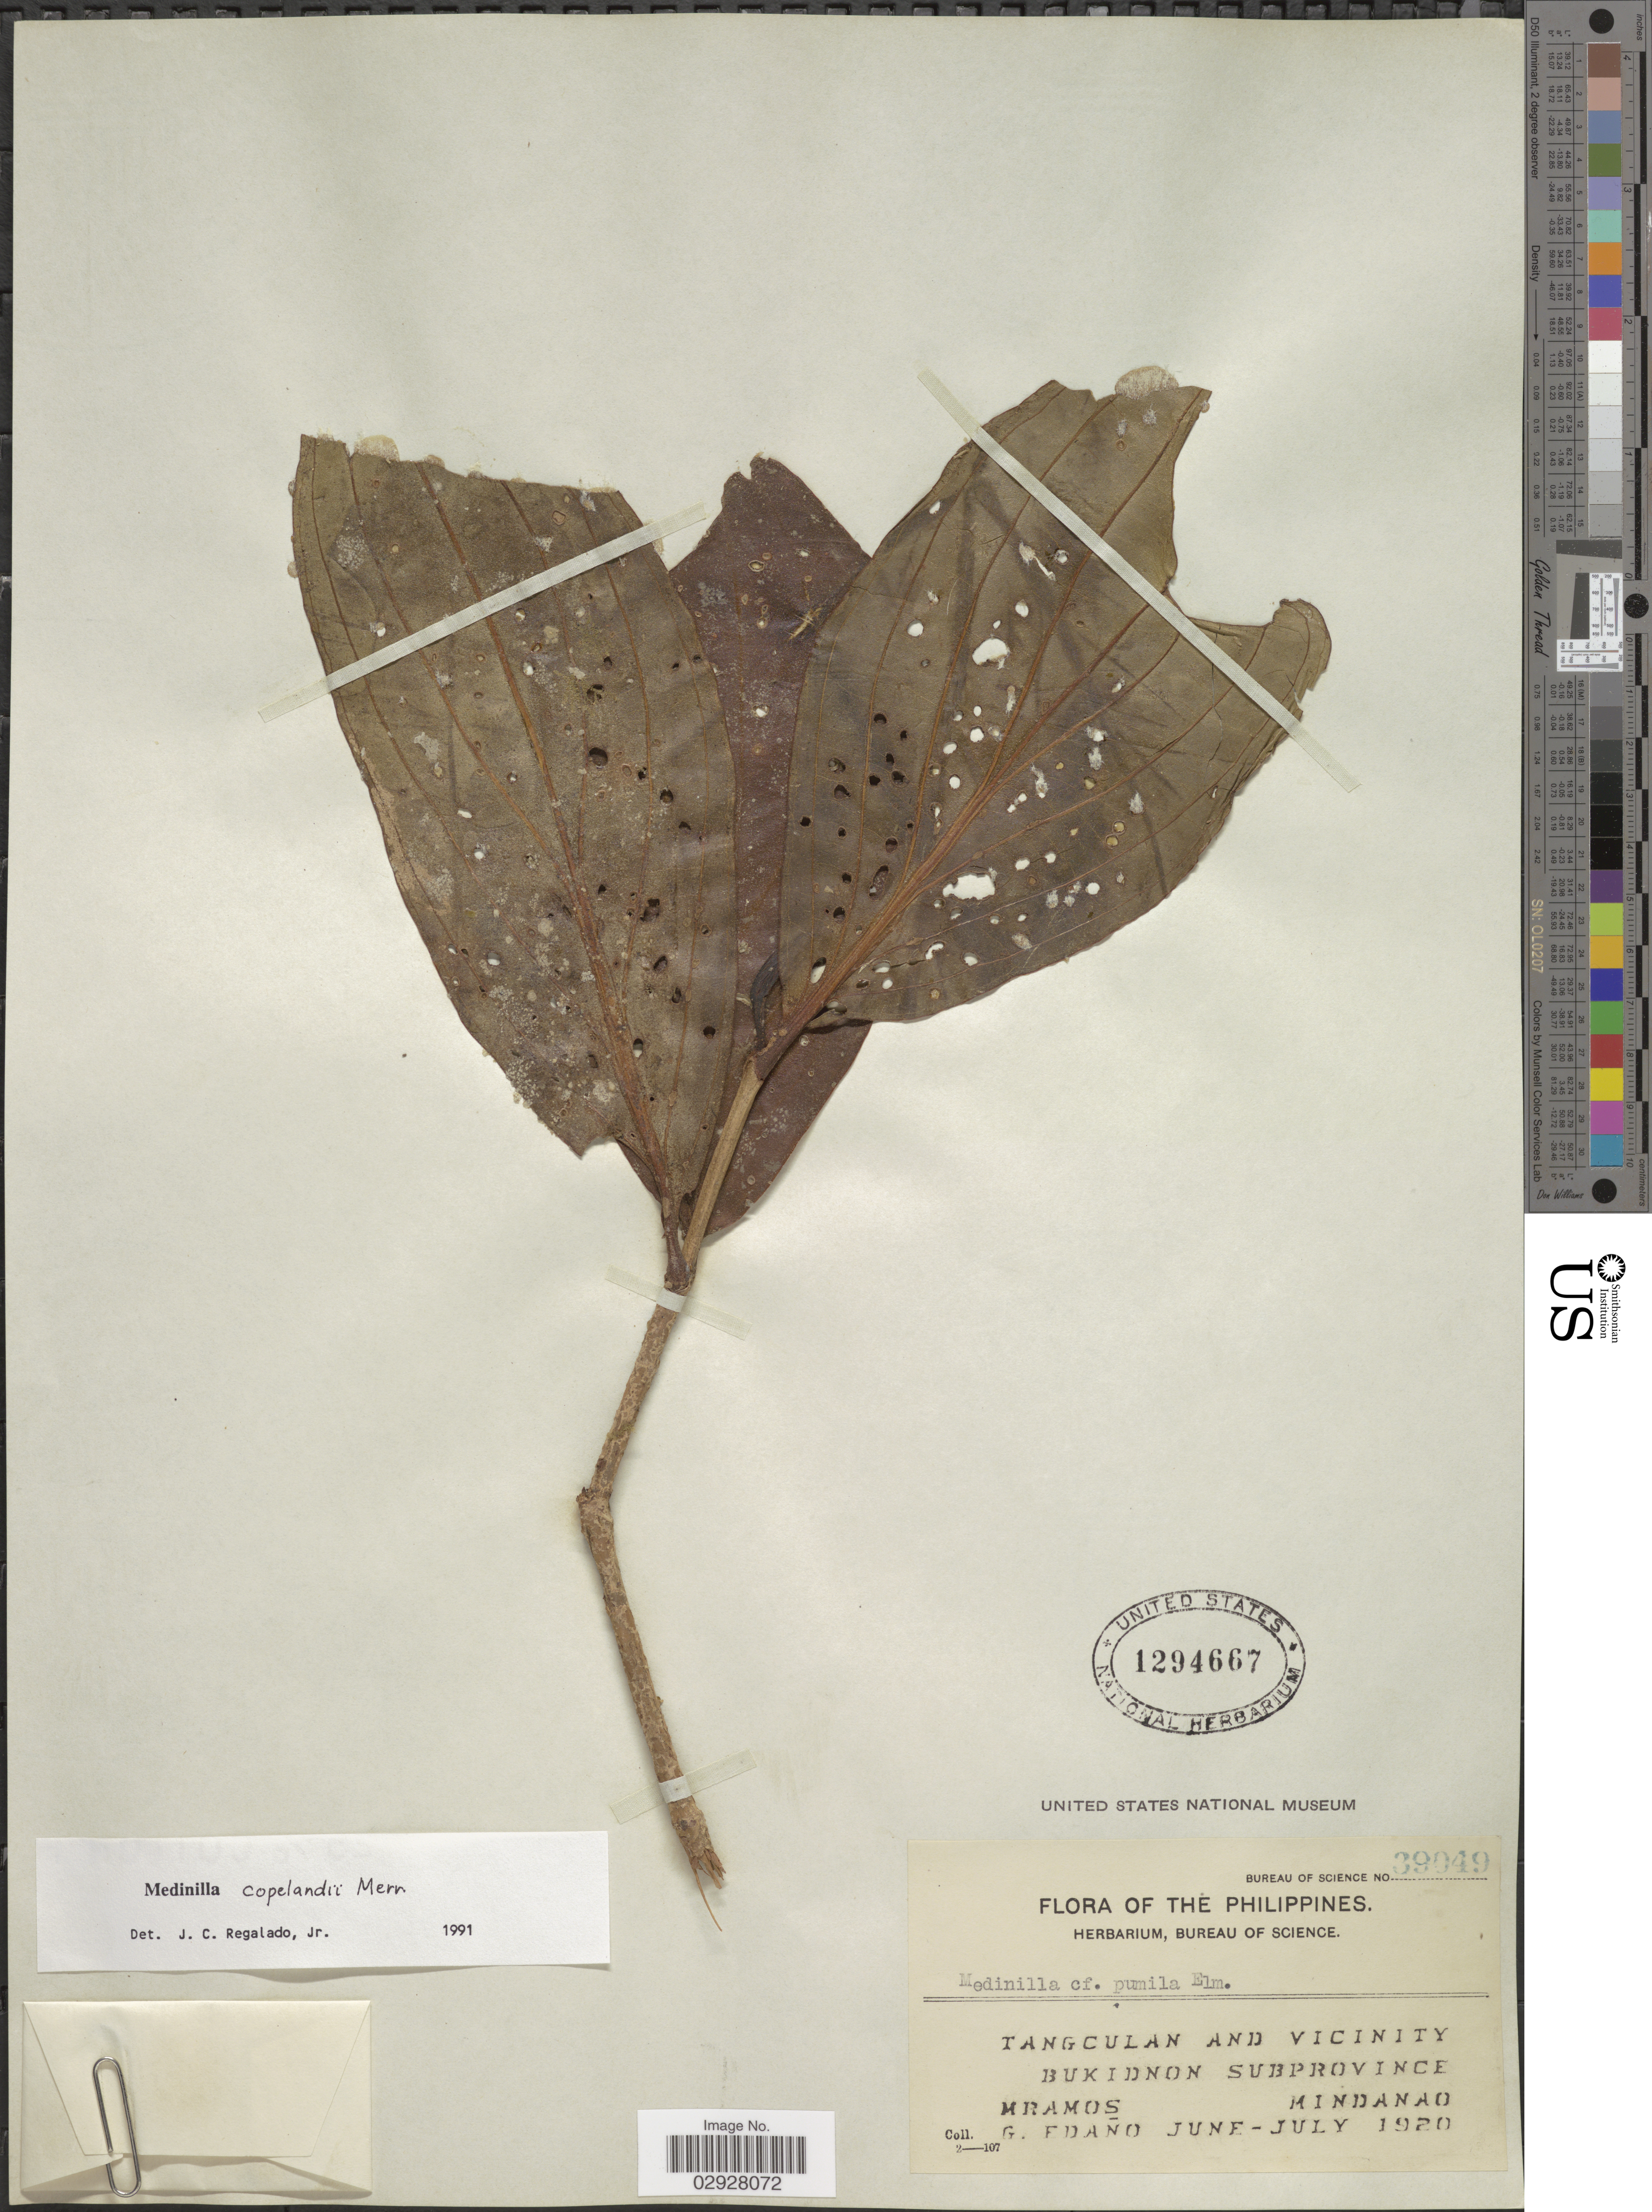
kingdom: Plantae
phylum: Tracheophyta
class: Magnoliopsida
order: Myrtales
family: Melastomataceae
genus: Medinilla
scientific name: Medinilla copelandii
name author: Merr.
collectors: M. Ramos & G. Edaño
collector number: Bureau of Science 39049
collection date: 1920-06/1920-07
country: Philippines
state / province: Northern Mindanao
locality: Tangculan and Vicinity, Bukidnon Subprovince, Mindanao.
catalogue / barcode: US 1294667